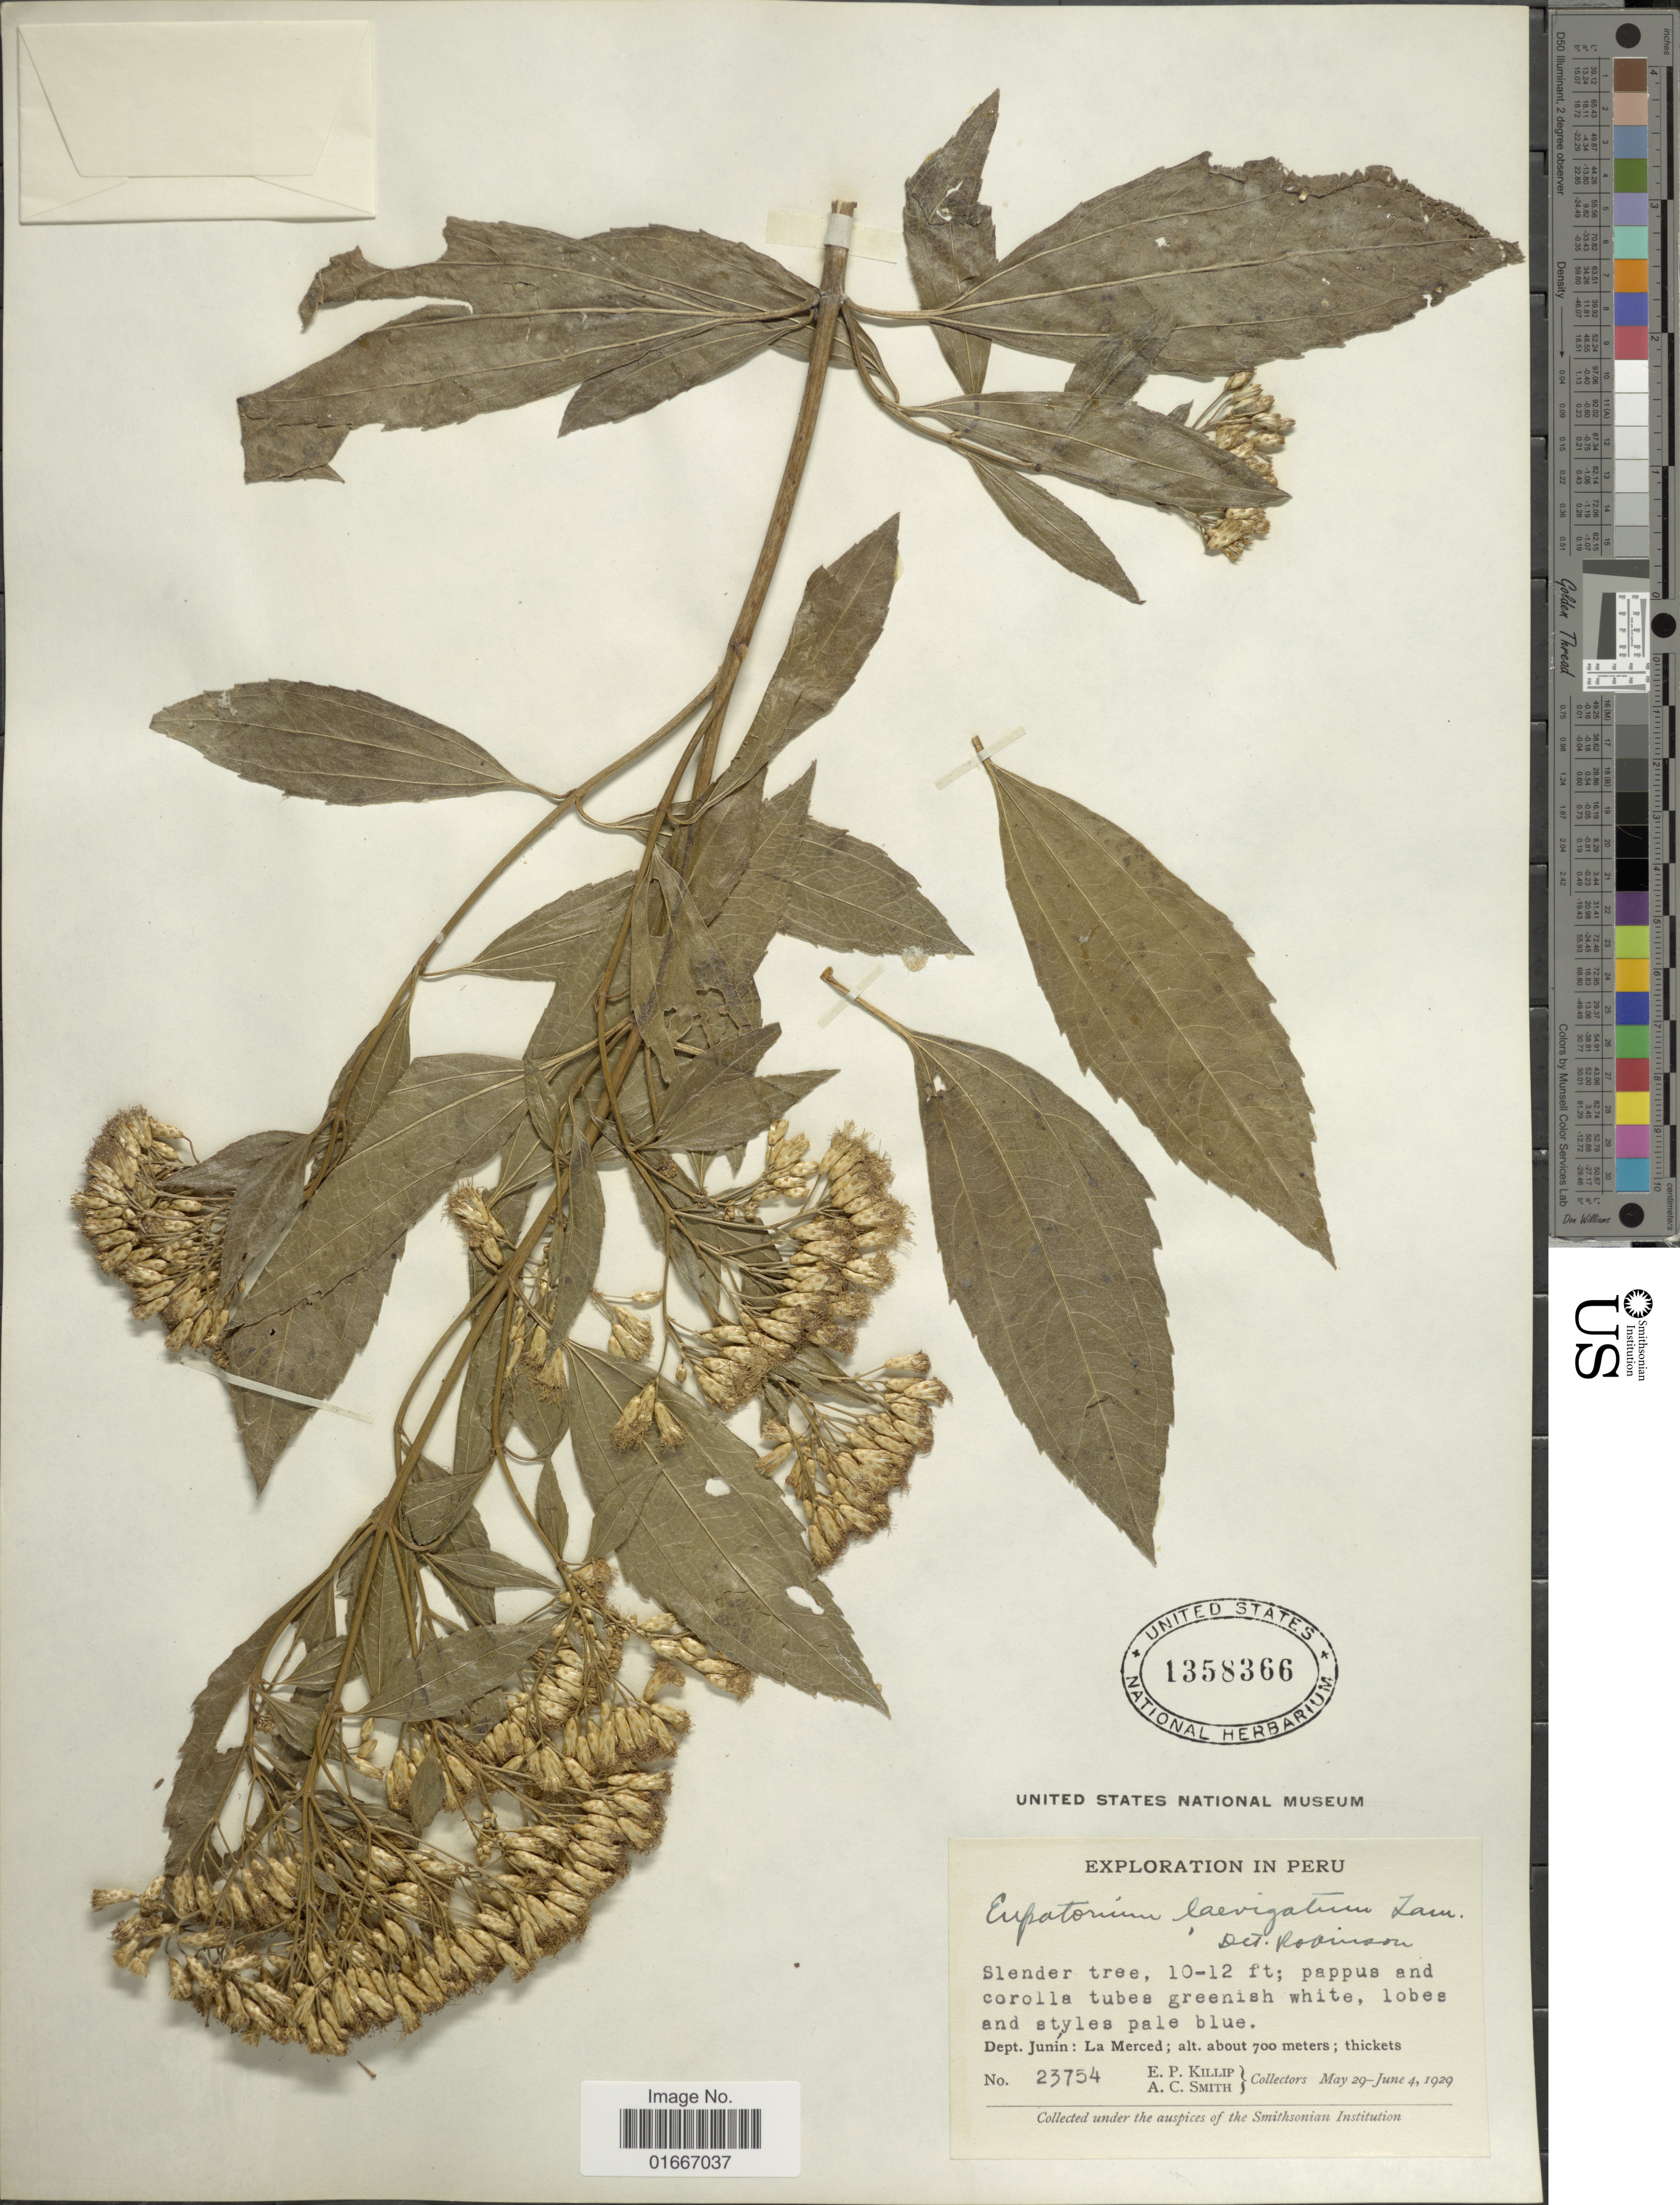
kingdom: Plantae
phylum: Tracheophyta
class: Magnoliopsida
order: Asterales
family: Asteraceae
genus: Chromolaena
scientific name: Chromolaena laevigata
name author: (Lam.) R.M. King & H. Rob.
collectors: E. P. Killip & A. C. Smith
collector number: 23754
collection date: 1929-05-29/1929-06-04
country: Peru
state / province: Junín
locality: Peru. Dept. Junín: La Merced.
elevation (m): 700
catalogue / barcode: US 1358366